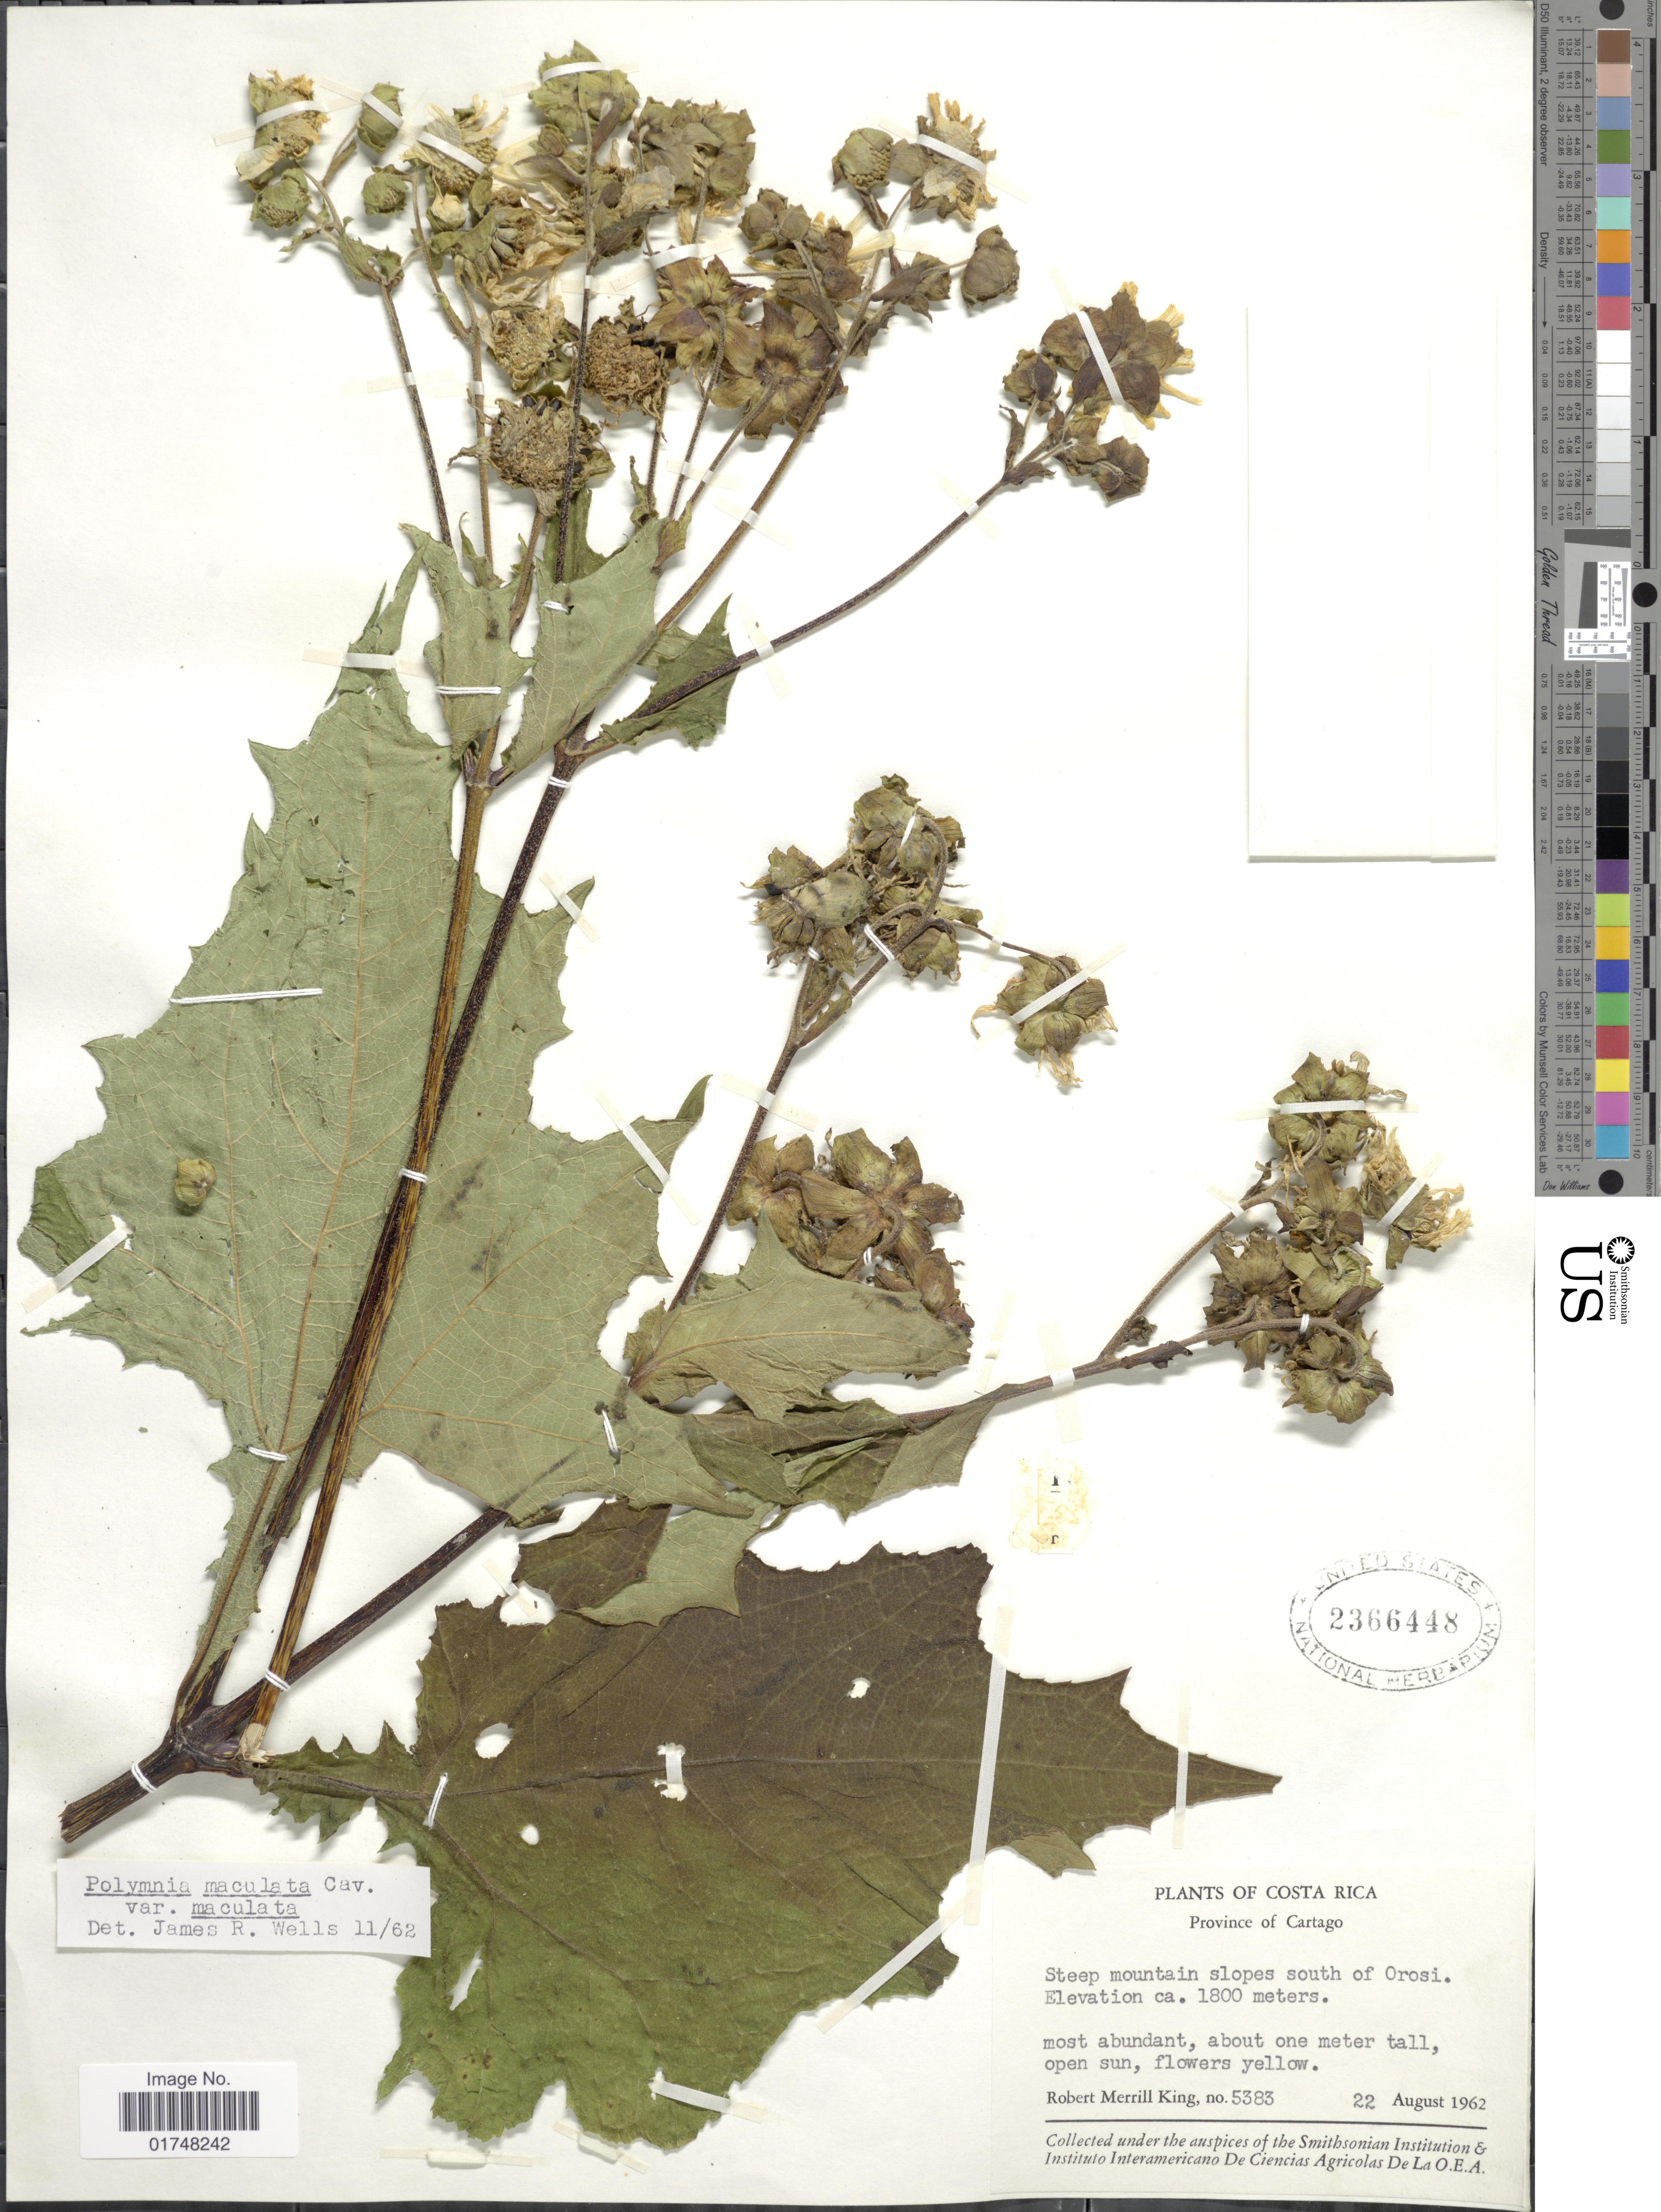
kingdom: Plantae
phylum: Tracheophyta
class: Magnoliopsida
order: Asterales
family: Asteraceae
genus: Smallanthus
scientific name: Smallanthus maculatus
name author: (Cav.) H. Rob.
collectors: R. M. King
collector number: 5383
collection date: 1962-08-22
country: Costa Rica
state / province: Cartago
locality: Slopes south of Orosi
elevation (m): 1800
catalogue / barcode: US 2366448